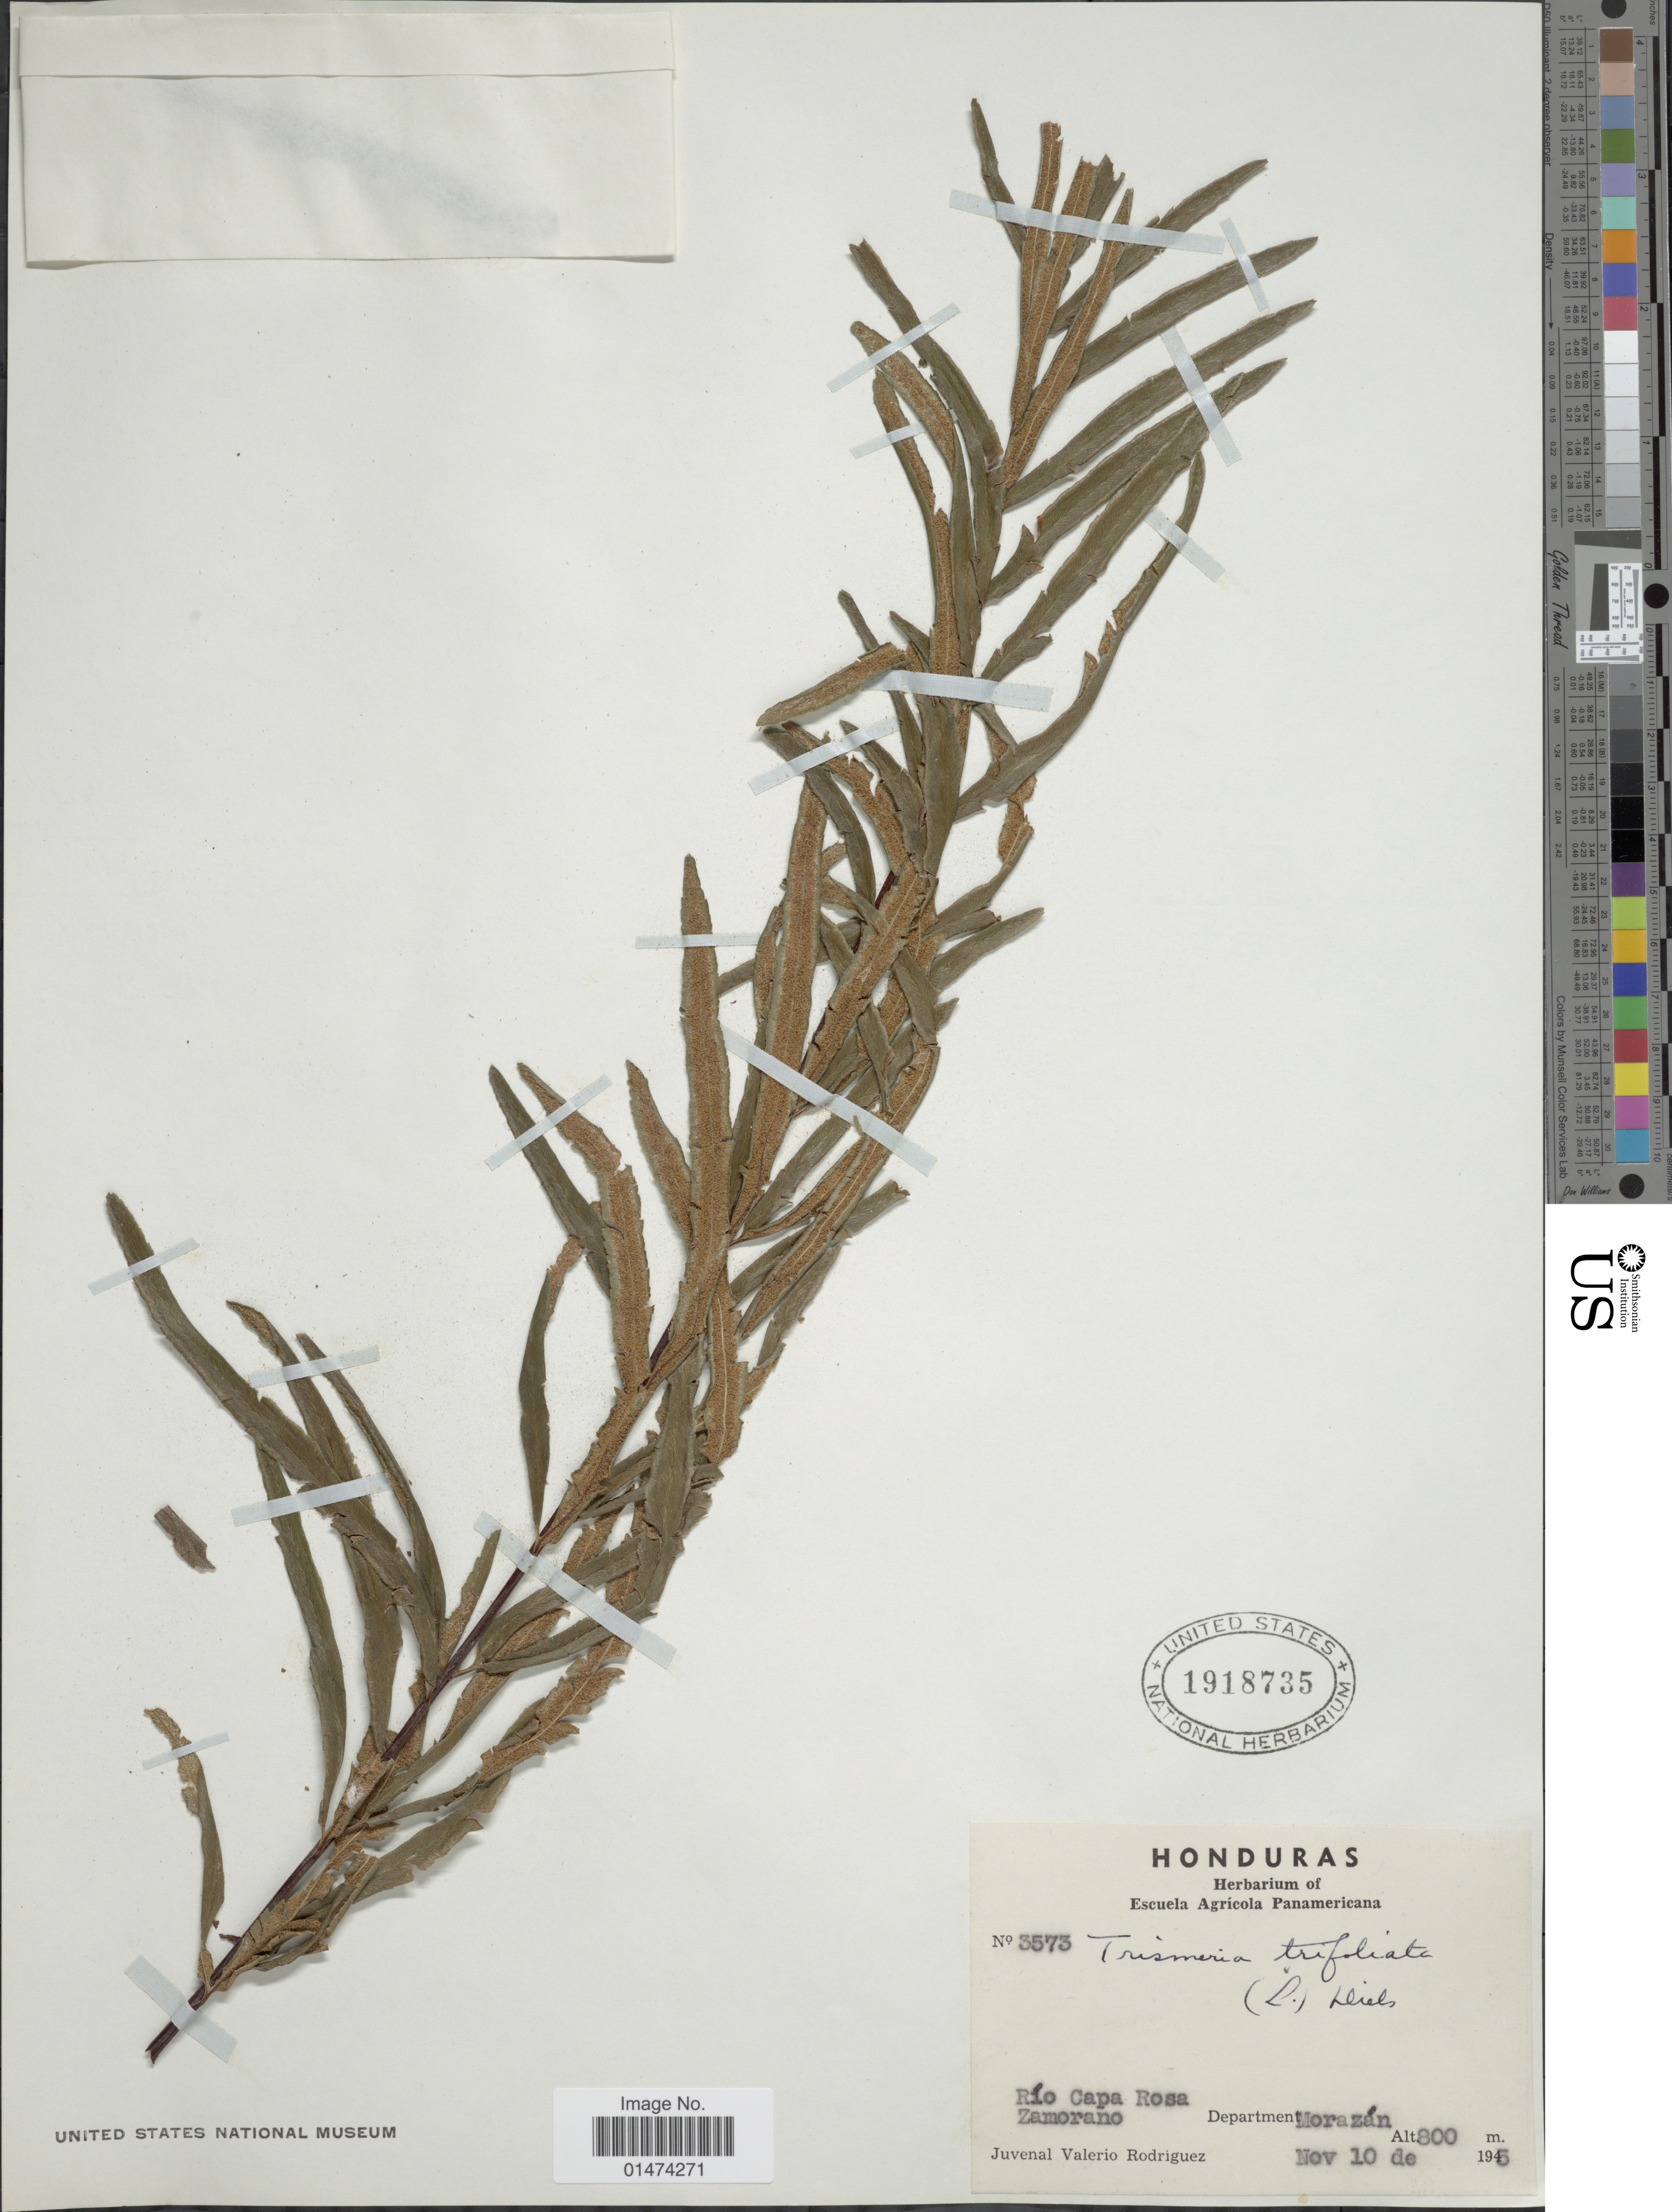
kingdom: Plantae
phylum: Tracheophyta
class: Polypodiopsida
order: Polypodiales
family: Pteridaceae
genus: Pityrogramma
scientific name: Pityrogramma trifoliata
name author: (L.) R.M. Tryon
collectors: J. Rodriguez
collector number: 3573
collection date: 1945-12-10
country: Honduras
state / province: Fco. Morazán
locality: Rio Capa Rosa Zamorano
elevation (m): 800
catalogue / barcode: US 1918735